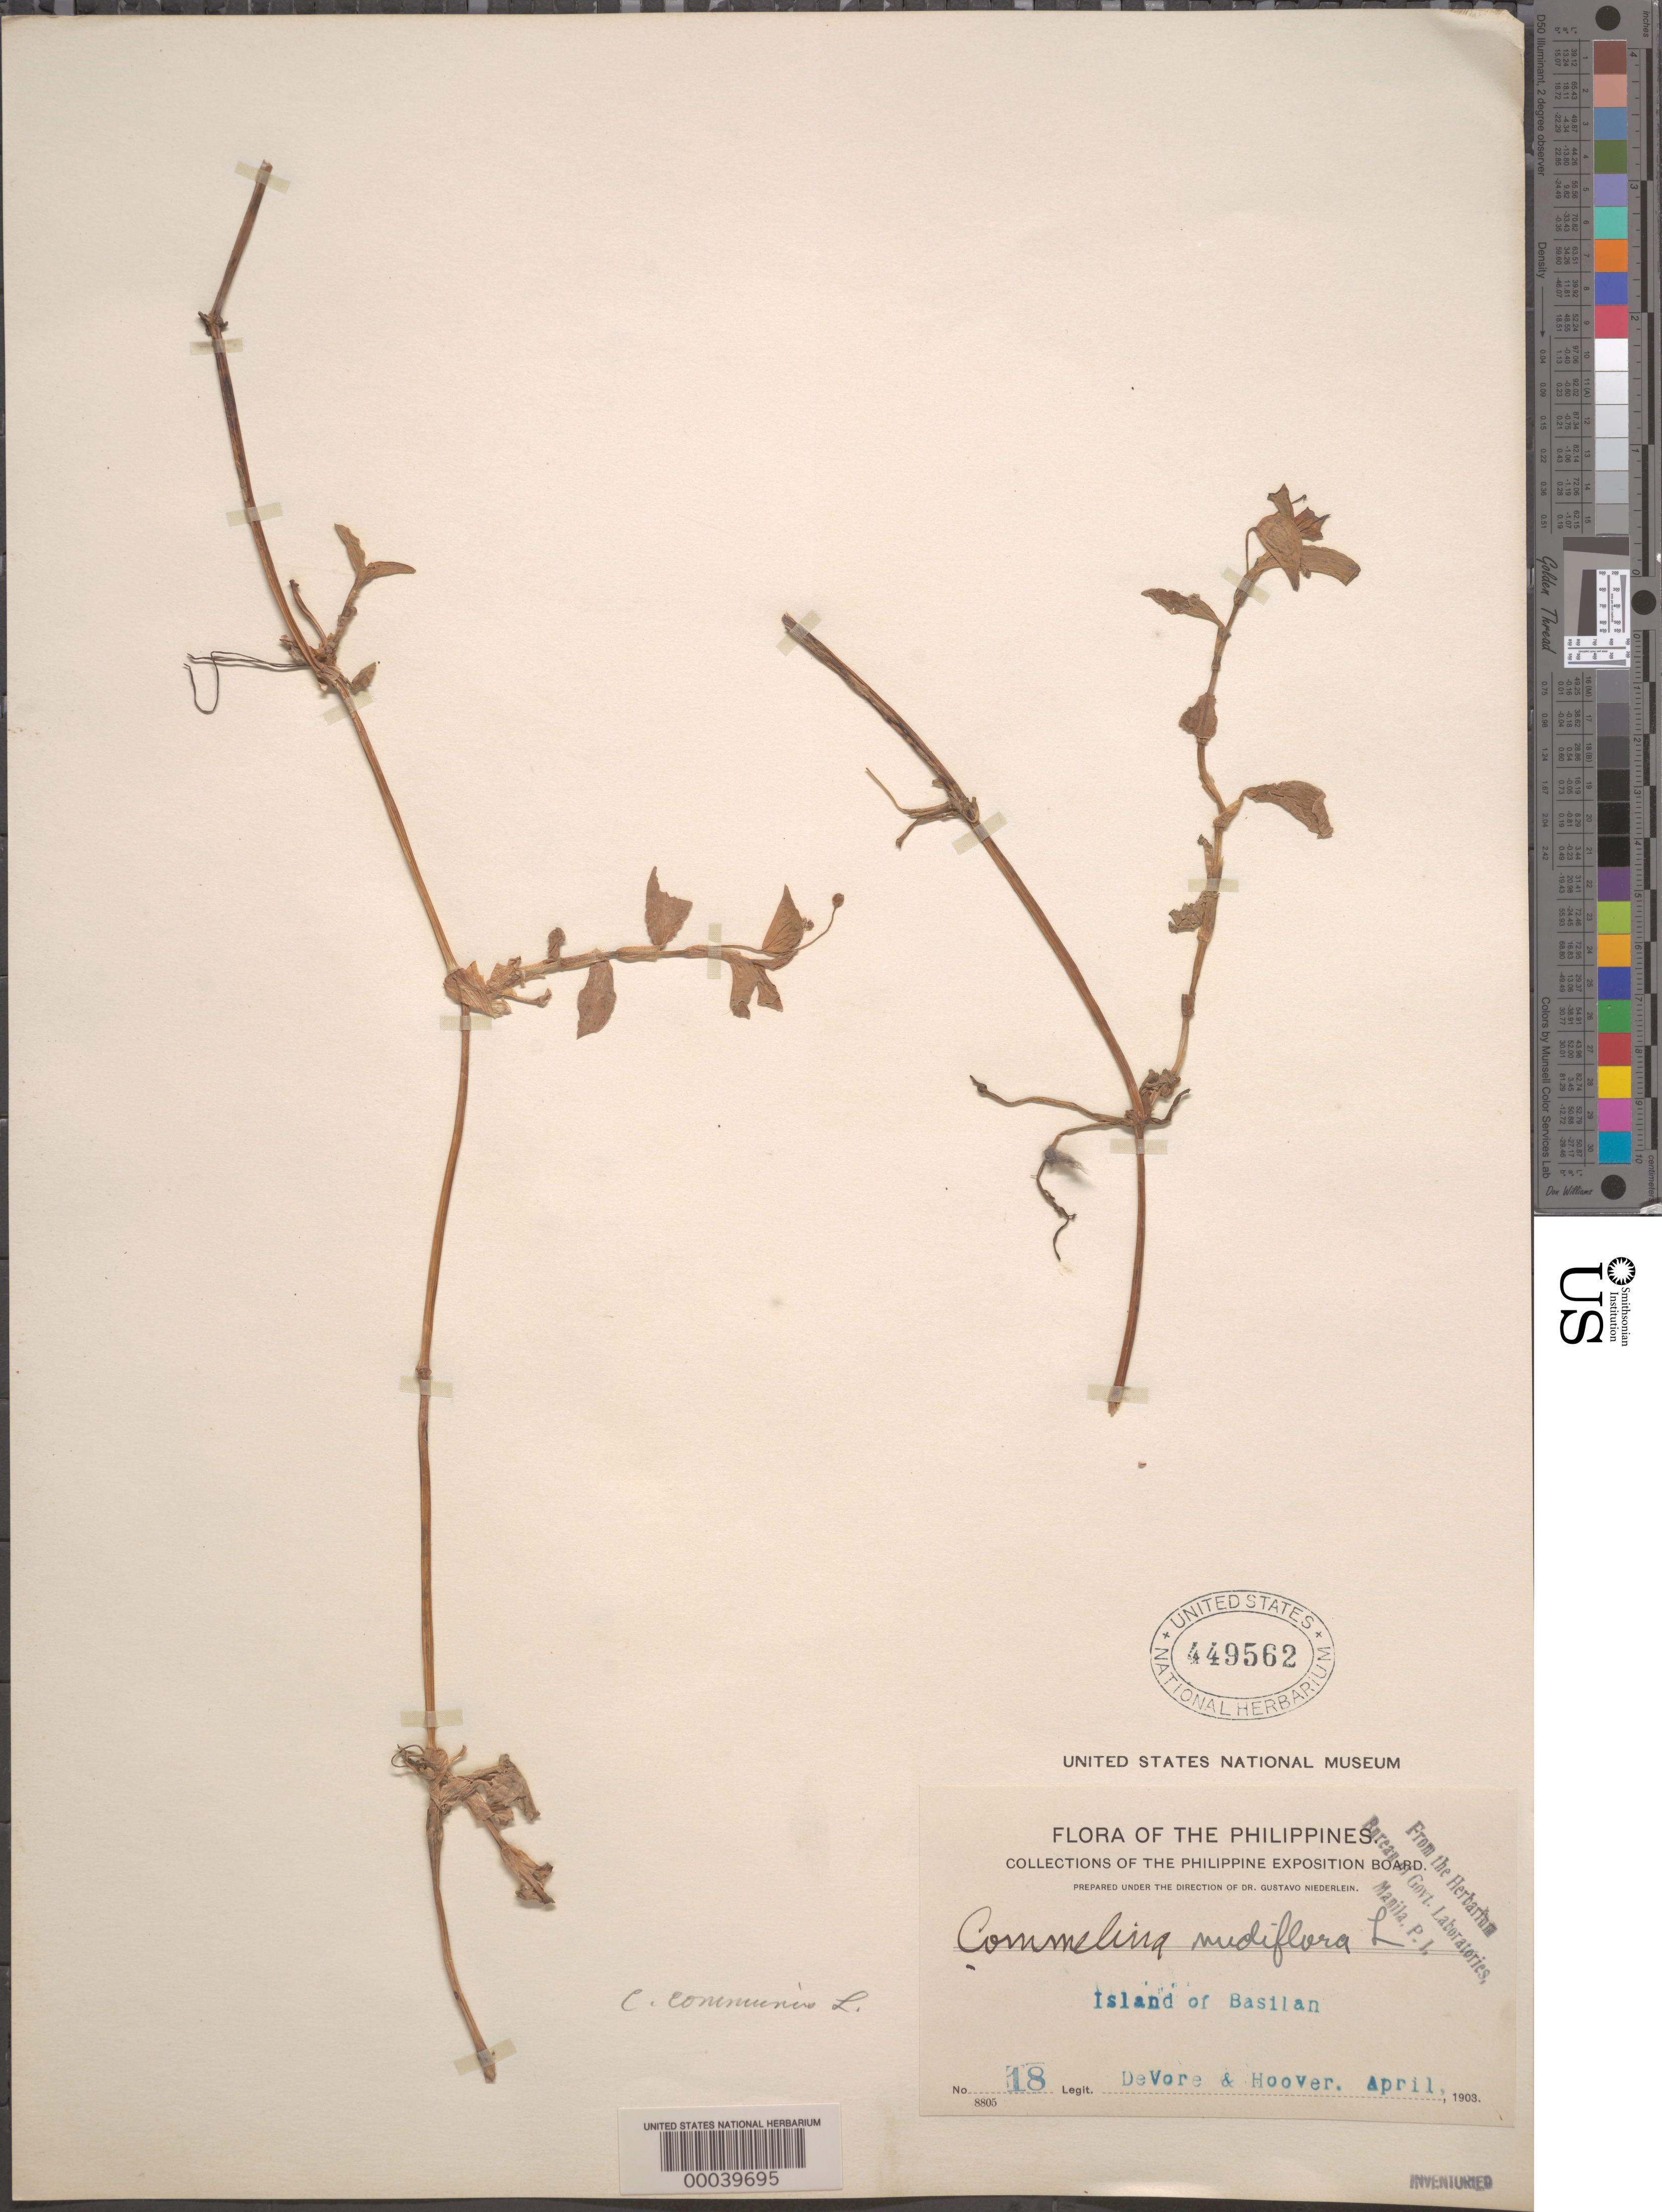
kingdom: Plantae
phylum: Tracheophyta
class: Liliopsida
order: Commelinales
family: Commelinaceae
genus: Commelina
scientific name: Commelina diffusa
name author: Burm. f.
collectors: B. F. DeVore & C. L. Hoover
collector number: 18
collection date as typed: Apr 1903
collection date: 1903-04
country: Philippines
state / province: Muslim Mindanao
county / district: Basilan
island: Basilan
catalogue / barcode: US 449562